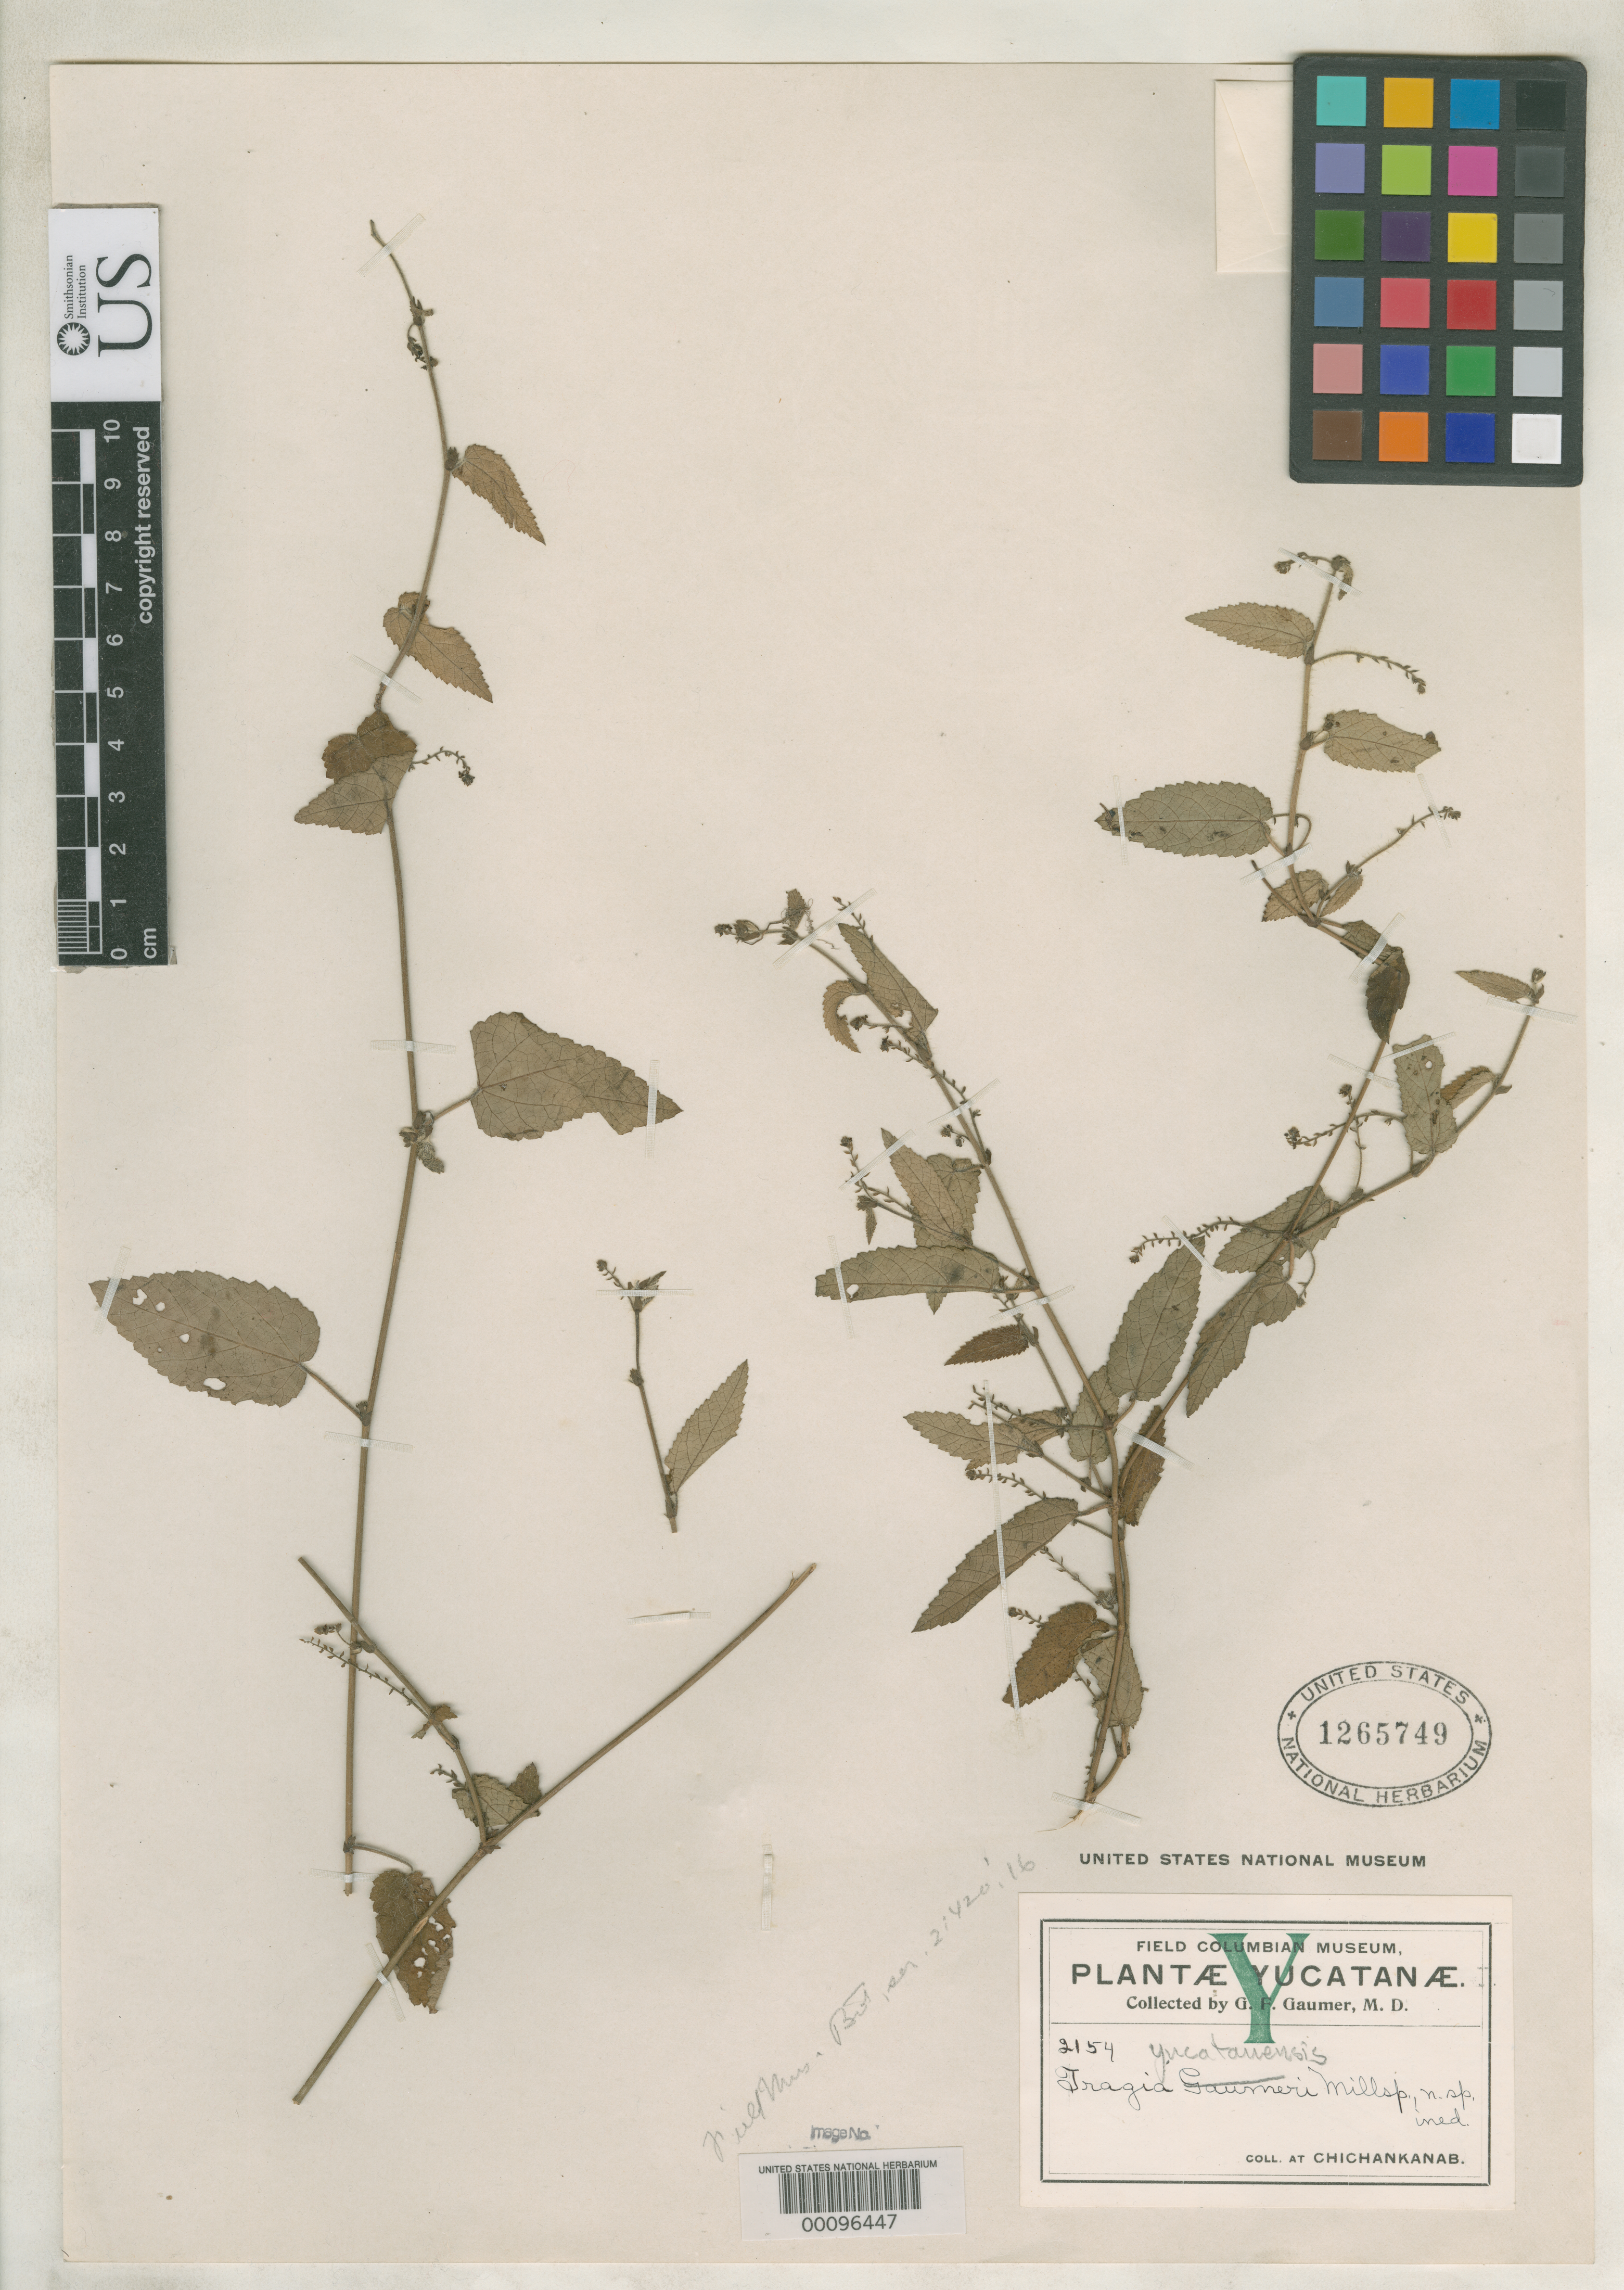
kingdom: Plantae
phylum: Tracheophyta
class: Magnoliopsida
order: Malpighiales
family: Euphorbiaceae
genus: Tragia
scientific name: Tragia yucatanensis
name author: Millsp.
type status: Isotype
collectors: G. F. Gaumer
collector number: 2154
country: Mexico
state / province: Yucatán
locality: Chichankanab.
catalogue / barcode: US 1265749